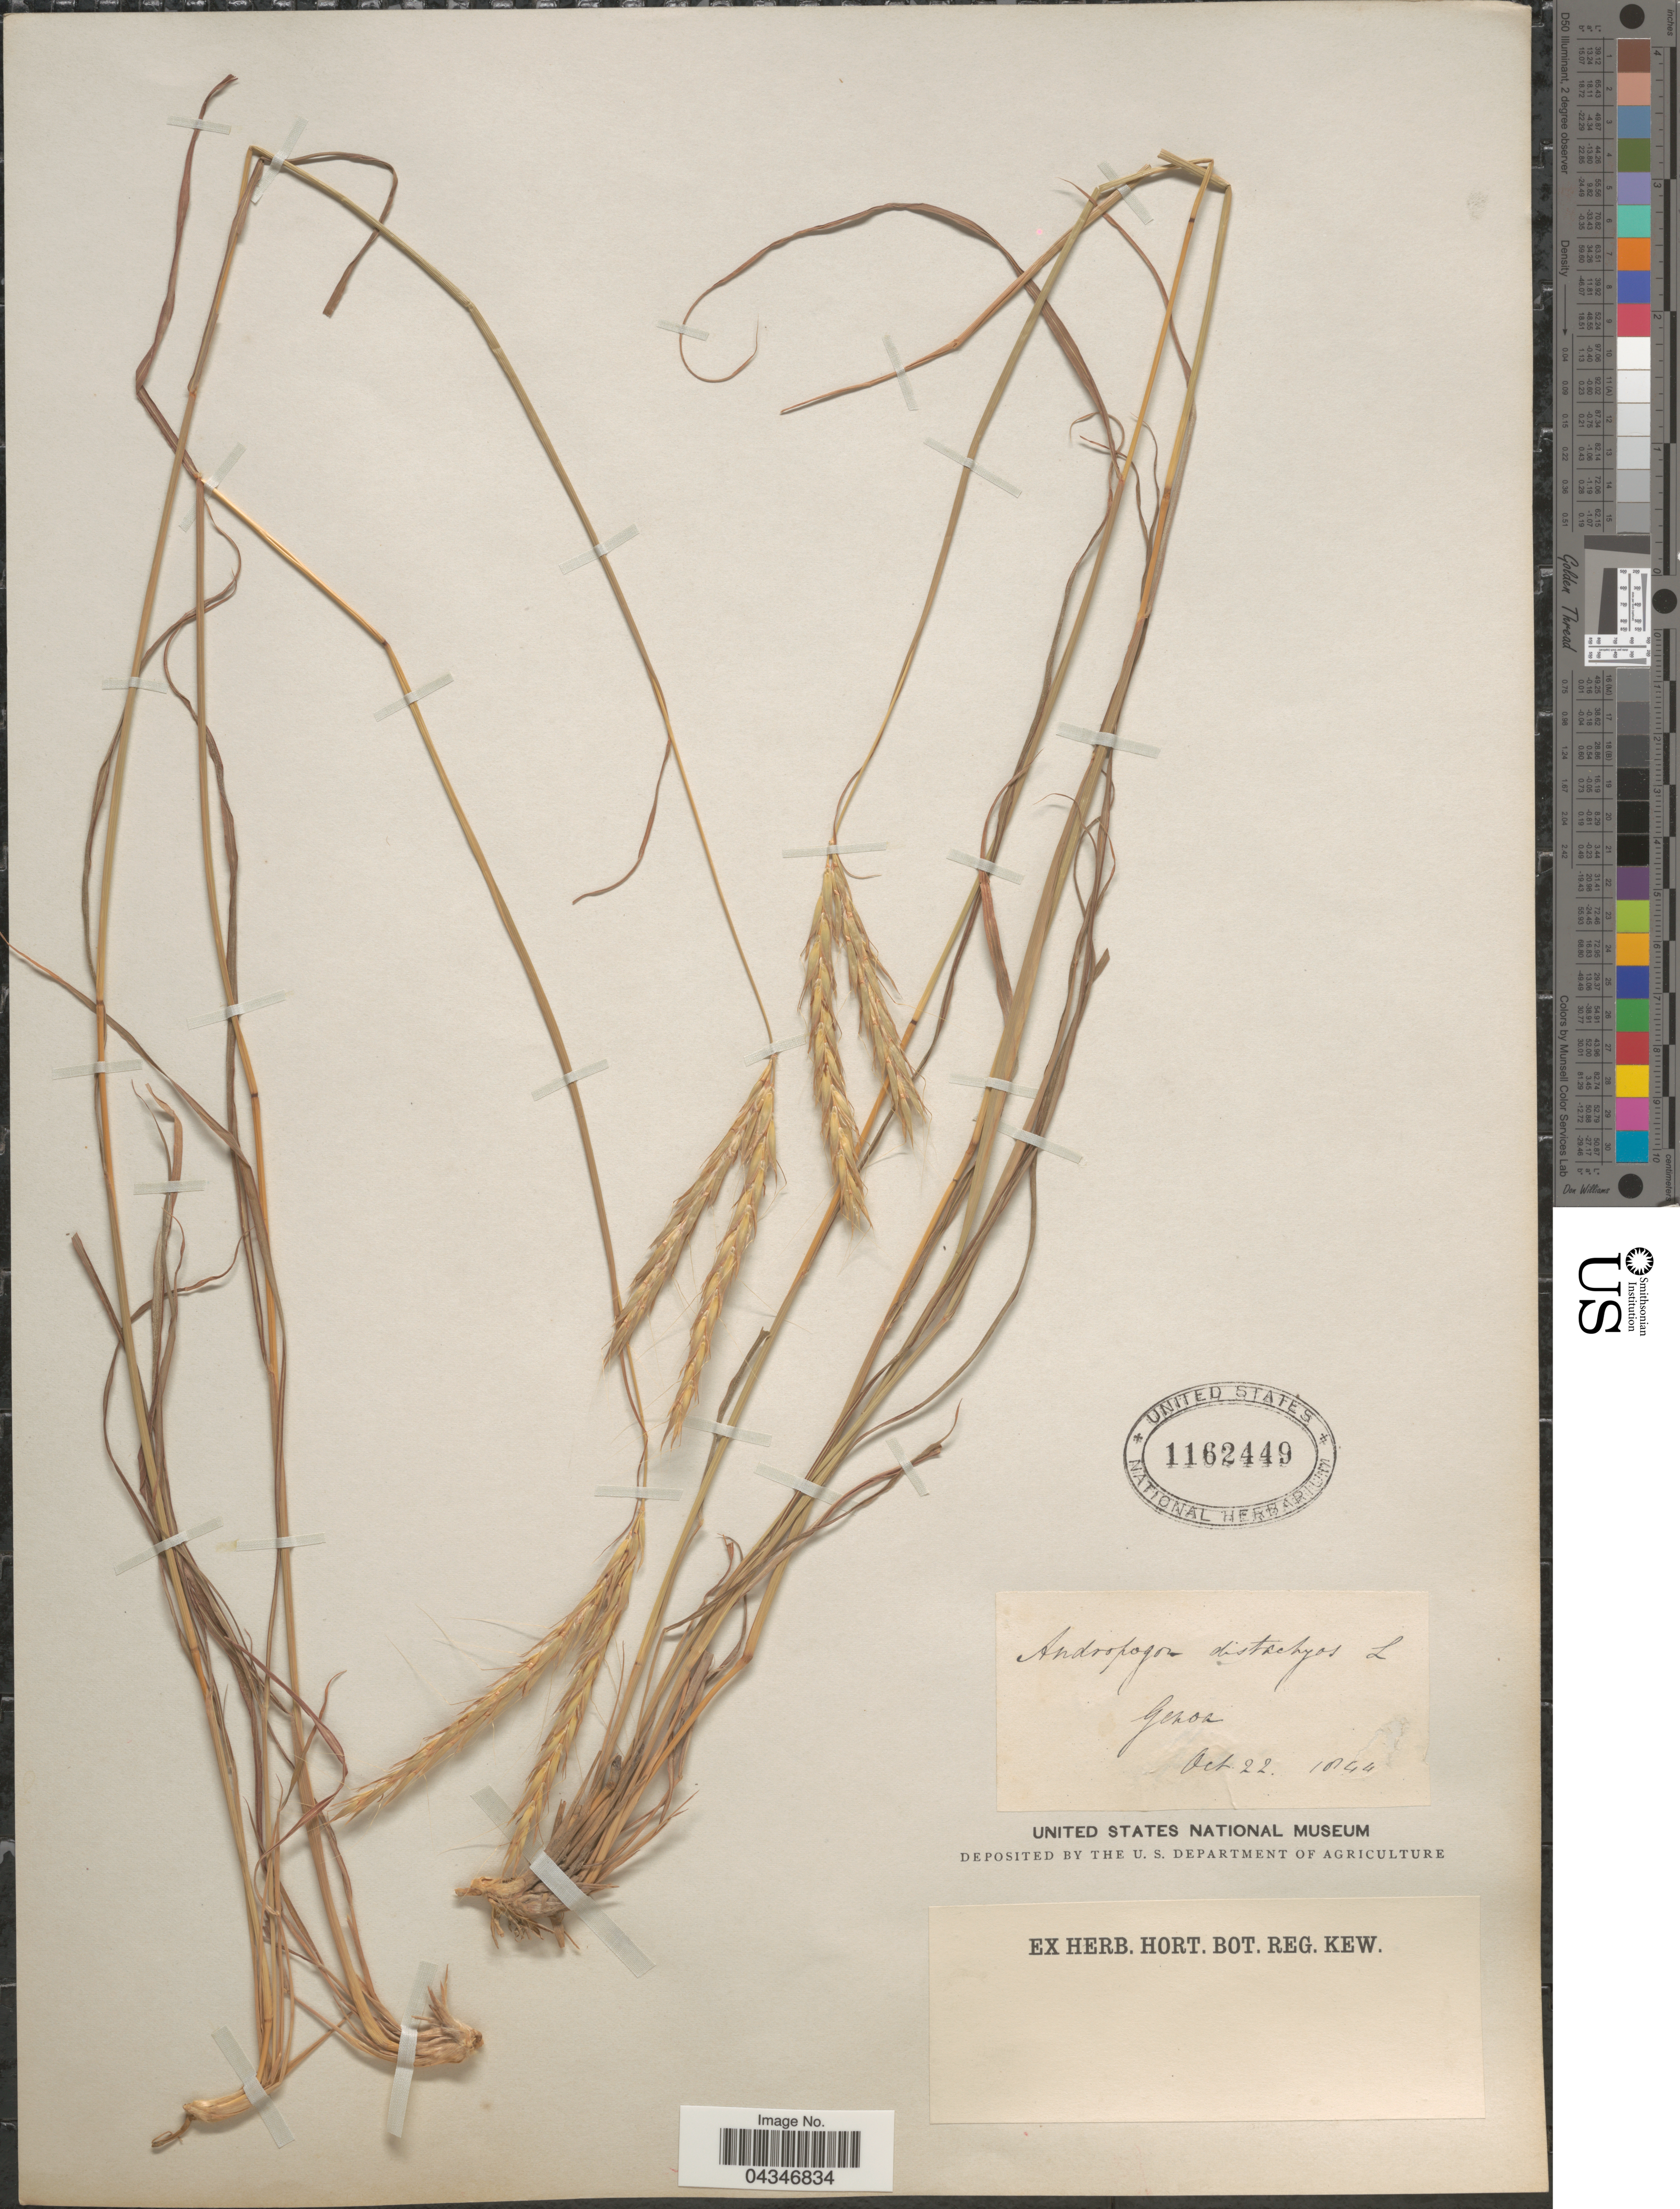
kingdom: Plantae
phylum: Tracheophyta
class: Liliopsida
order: Poales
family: Poaceae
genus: Andropogon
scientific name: Andropogon distachyos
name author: L.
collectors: ex herb. Hort. Reg. Kew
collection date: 1844-10-22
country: Italy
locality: Genoa.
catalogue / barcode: US 1162449